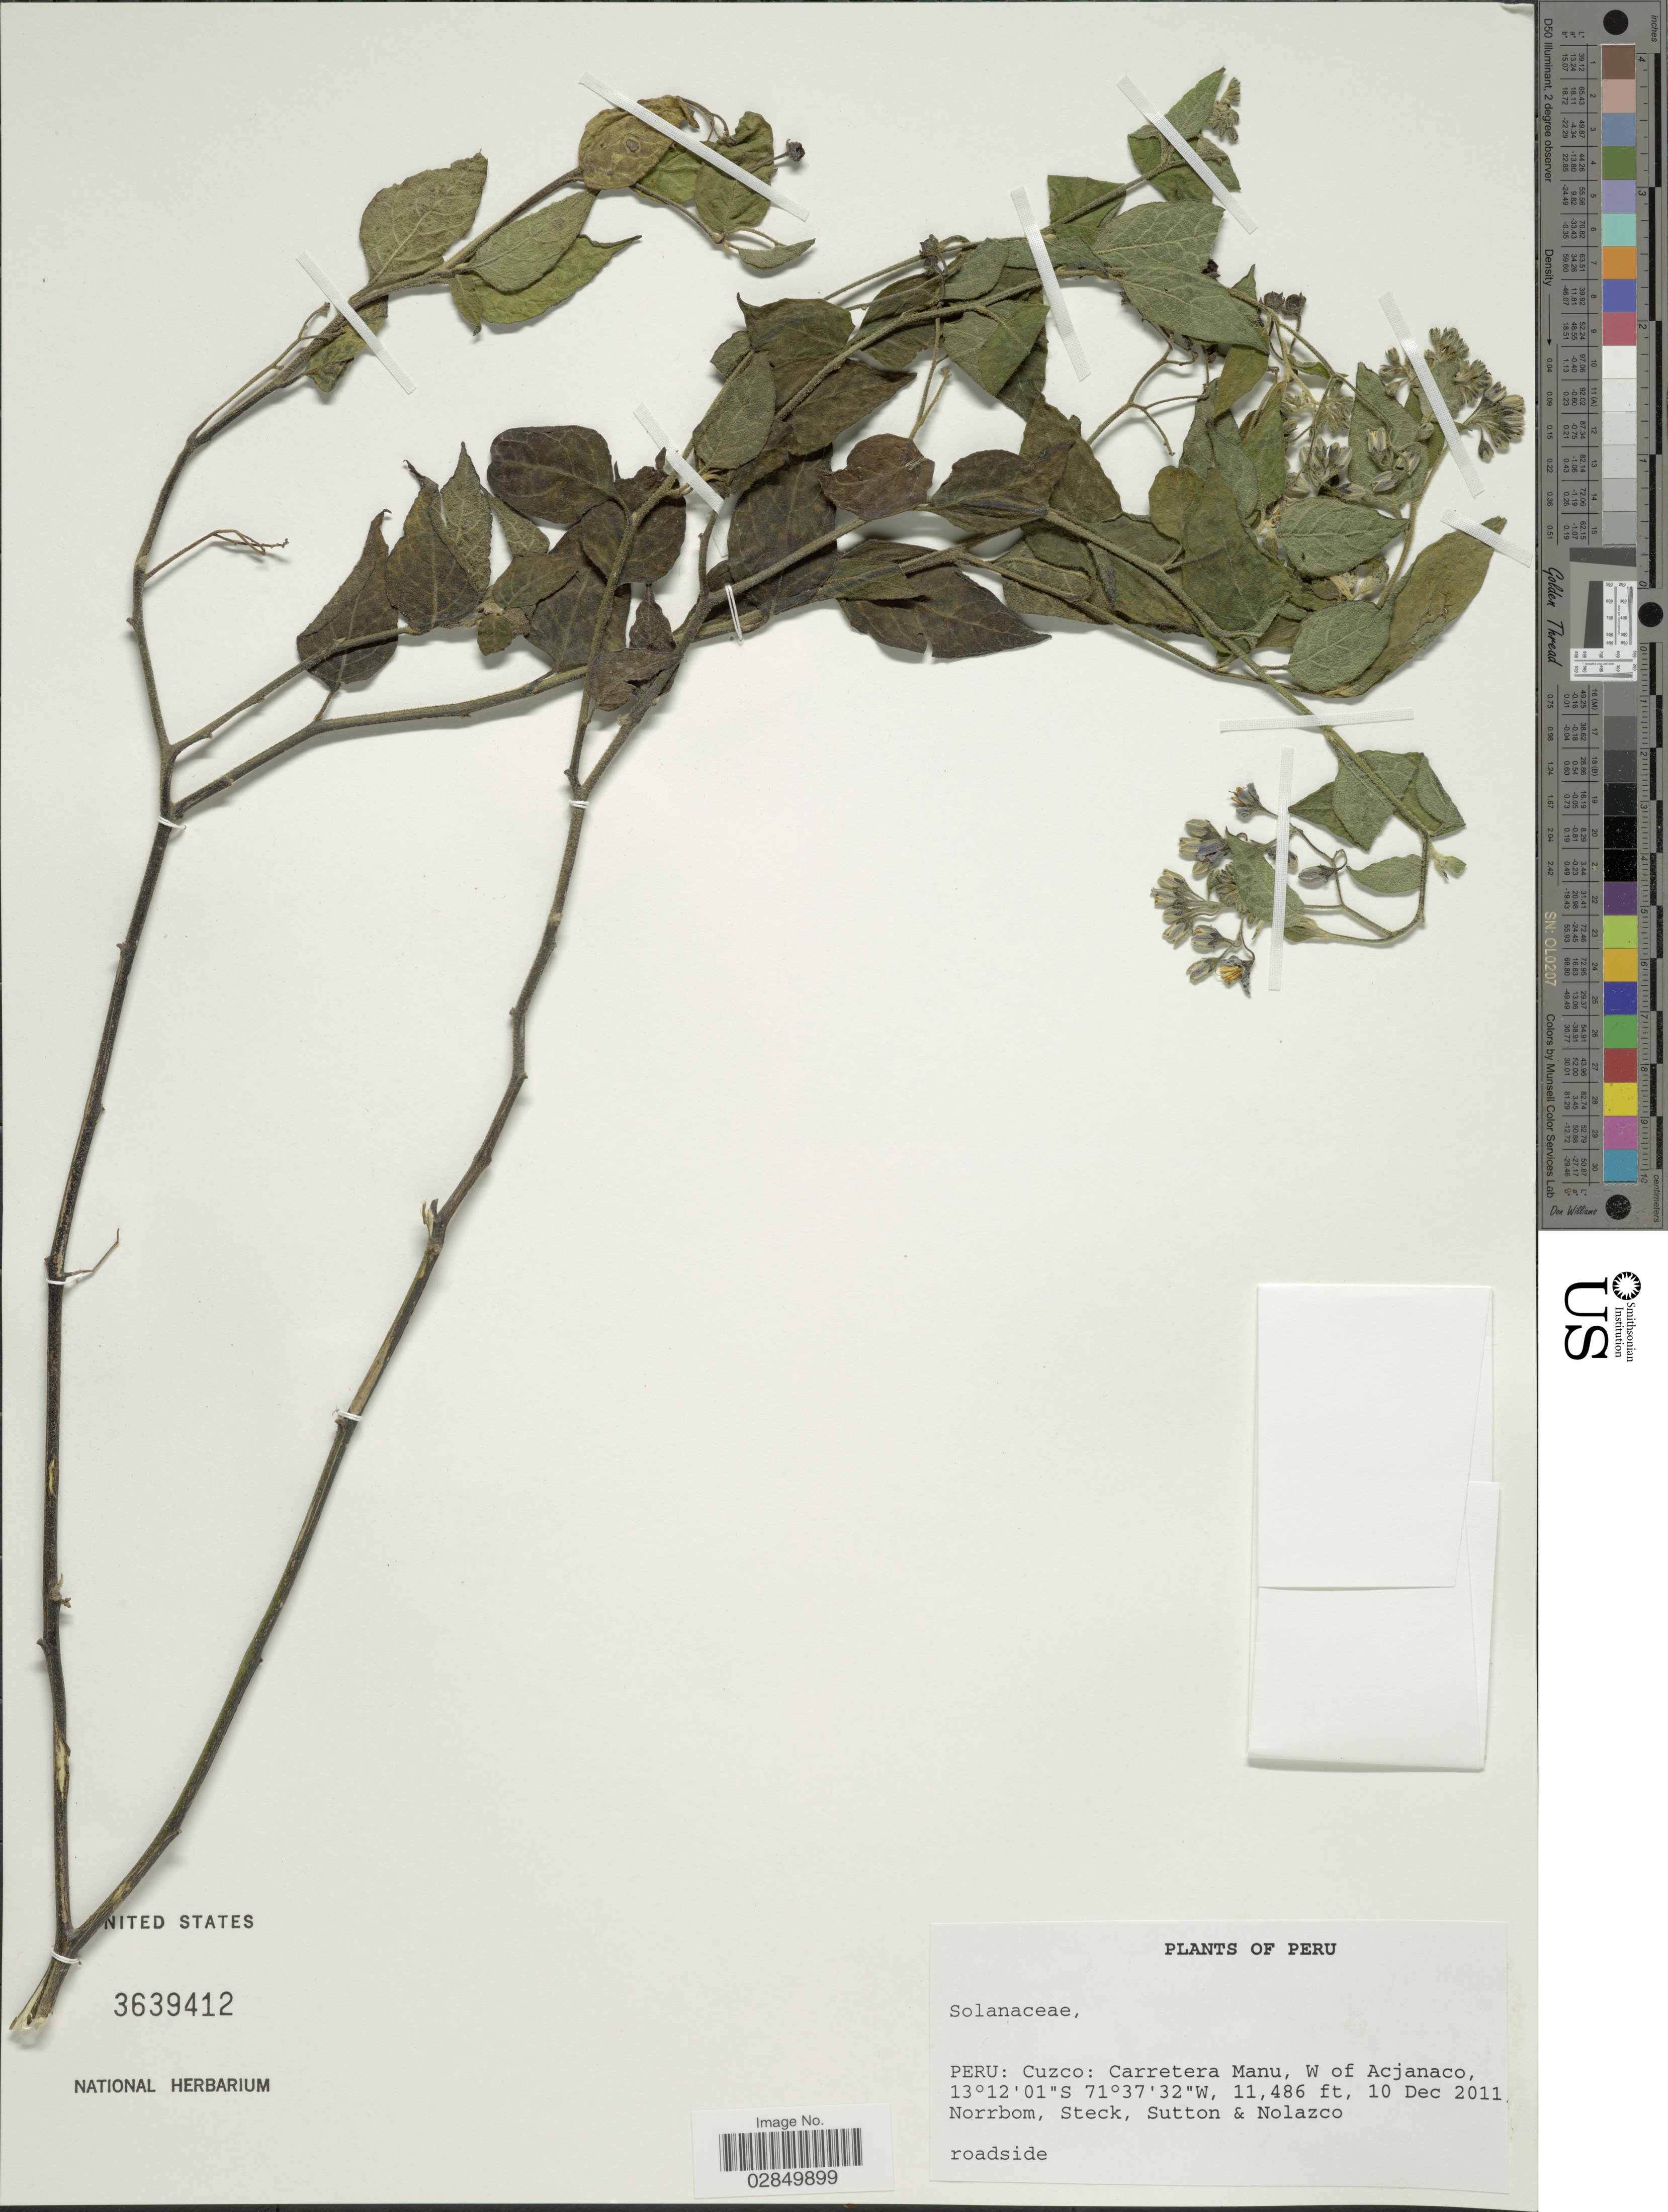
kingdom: Plantae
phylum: Tracheophyta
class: Magnoliopsida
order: Solanales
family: Solanaceae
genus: Solanum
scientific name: Solanum pallidum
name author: Rusby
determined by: Knapp, S. D.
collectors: Norrbom, Steck, Sutton, -- & Nolazco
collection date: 2011-12-10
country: Peru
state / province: Cusco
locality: Cuzco, Carretera Manu, W of Acjanaco.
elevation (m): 3501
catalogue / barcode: US 3639412